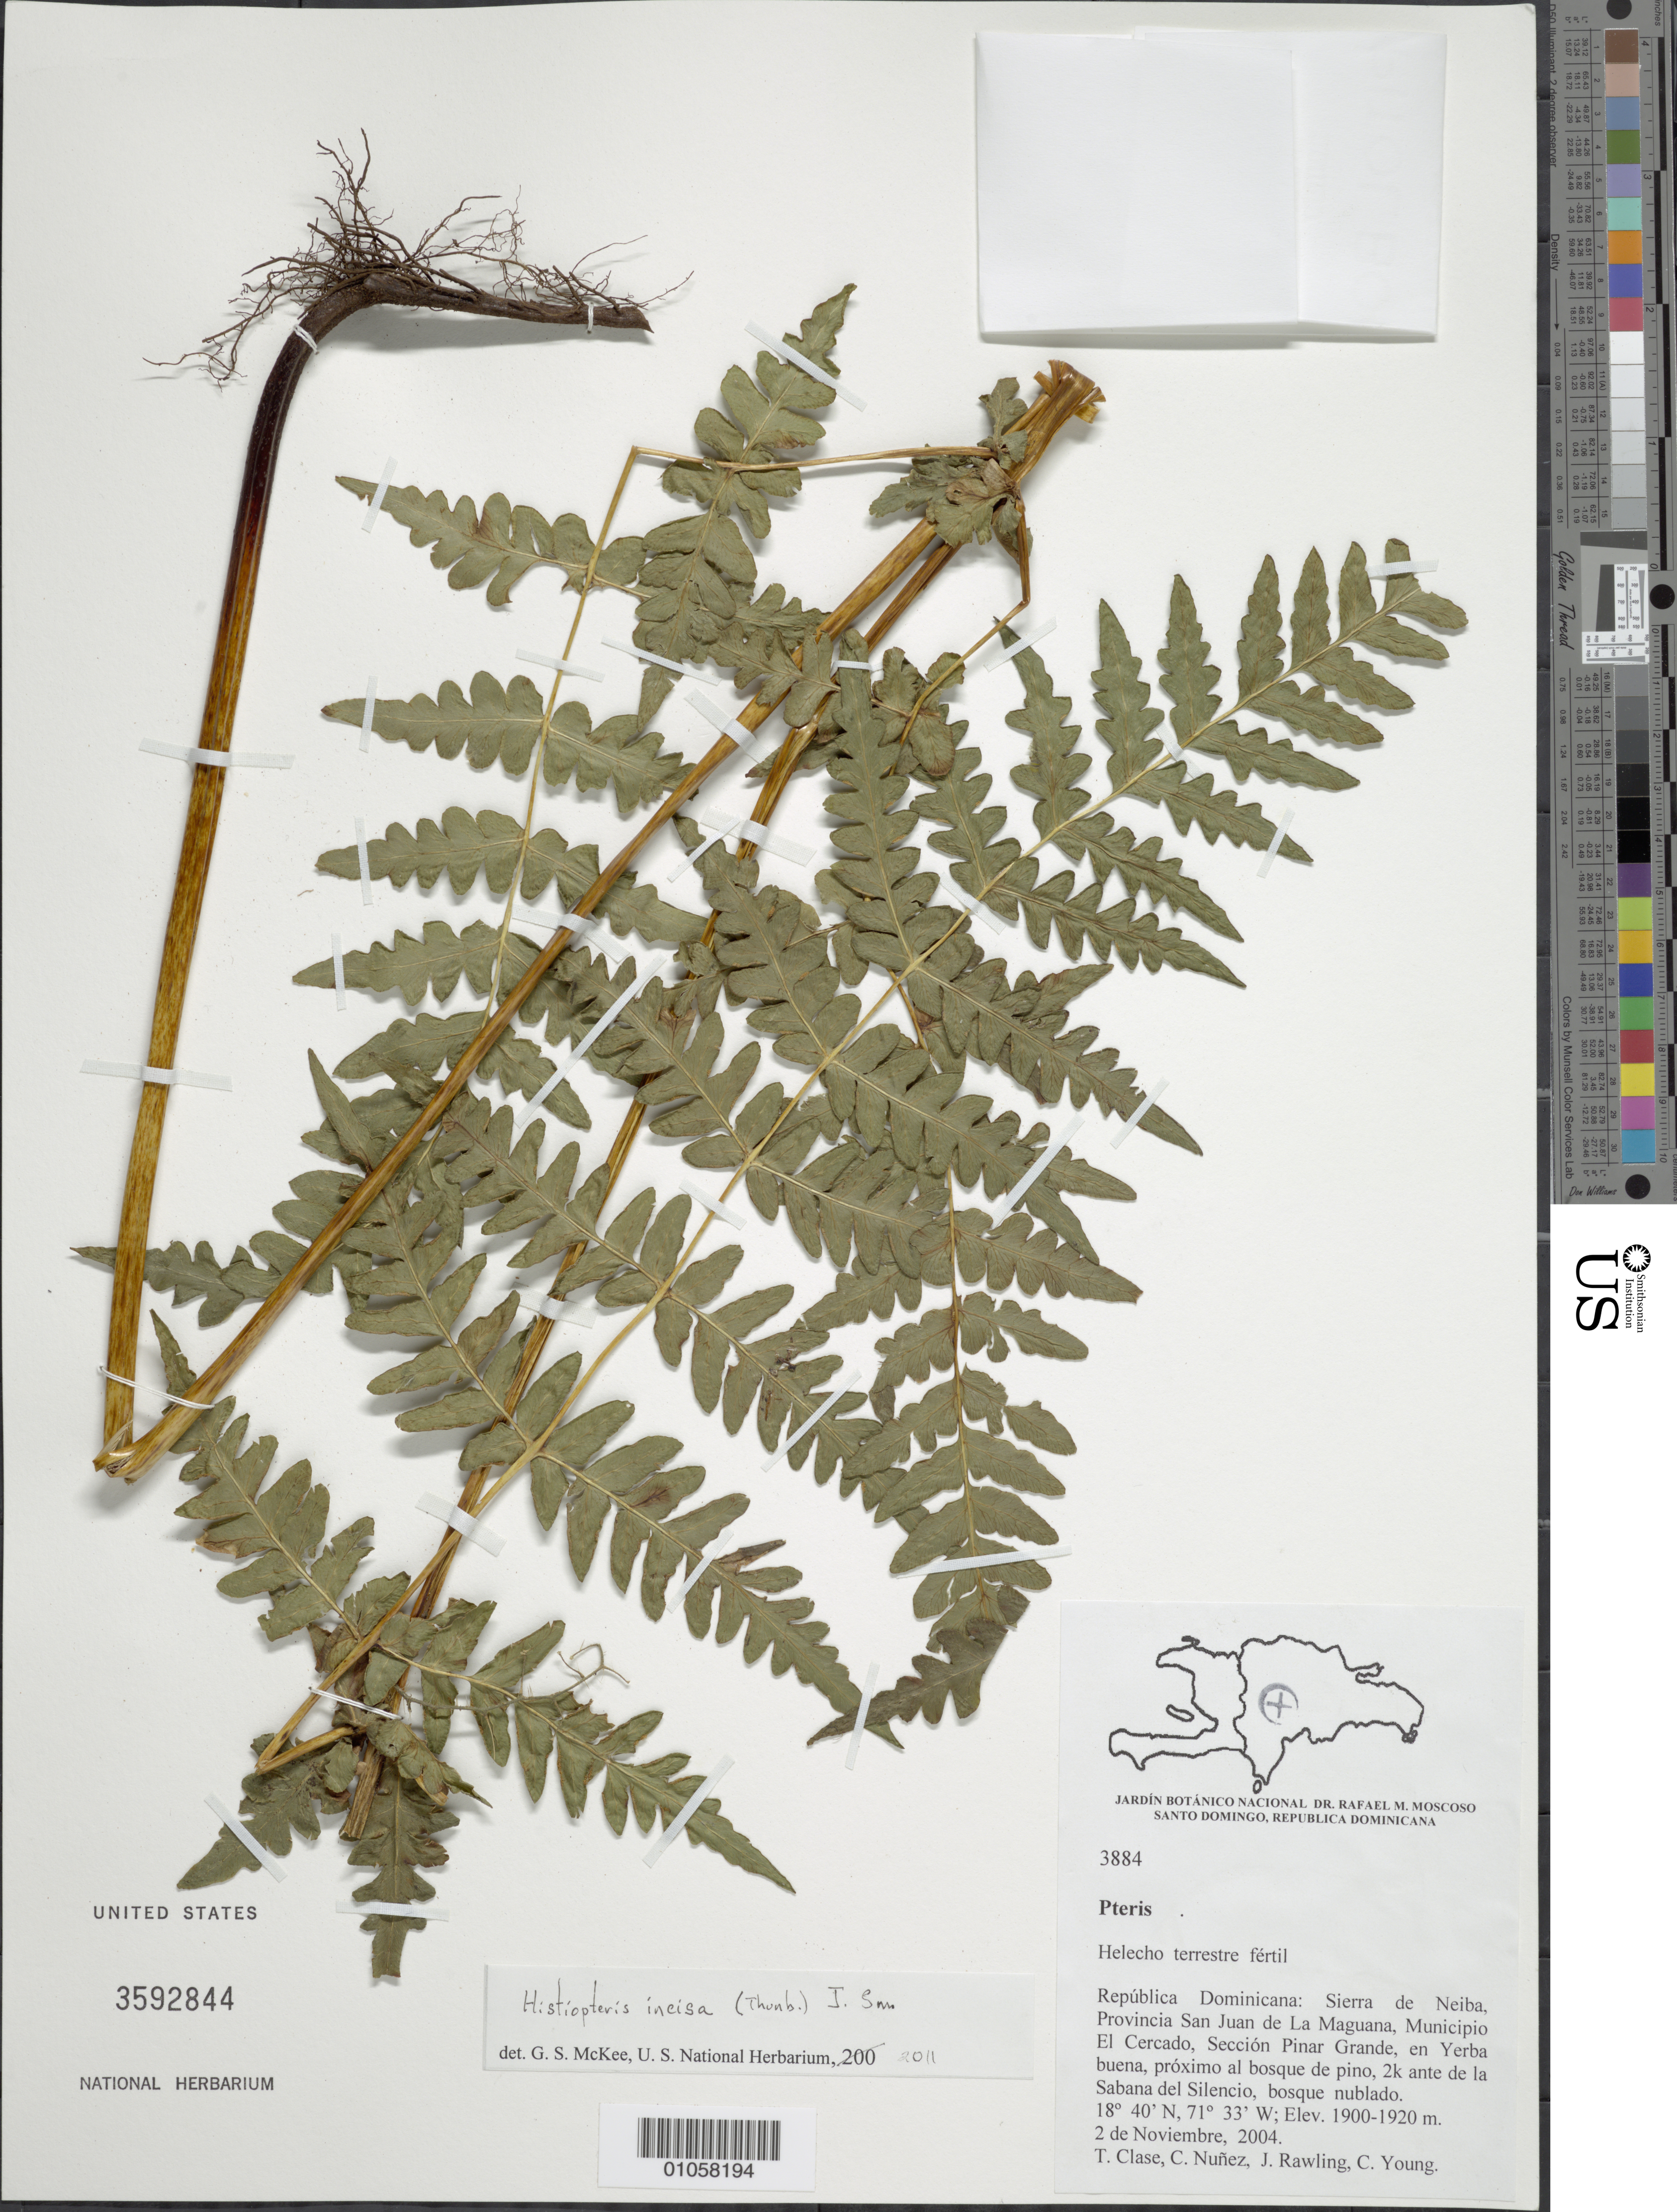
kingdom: Plantae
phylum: Tracheophyta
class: Polypodiopsida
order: Polypodiales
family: Dennstaedtiaceae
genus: Histiopteris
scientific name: Histiopteris incisa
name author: (Thunb.) J. Sm.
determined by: McKee, G. S., (US), NMNH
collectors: T. Clase, C. Nunez, J. Rawling & C. Young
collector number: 3884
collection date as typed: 02 Nov 2004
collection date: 2004-11-02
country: Dominican Republic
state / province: San Juan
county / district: San Juan de la Maguana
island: Hispaniola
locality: Sierra de Neiba, Municipio El Cercado, Sección Pinar Grande, en Yerba buena, próximo al bosque de pino, 2 k ante de la Sabana del Silencio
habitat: Bosque nublado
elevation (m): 1900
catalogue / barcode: US 3592844